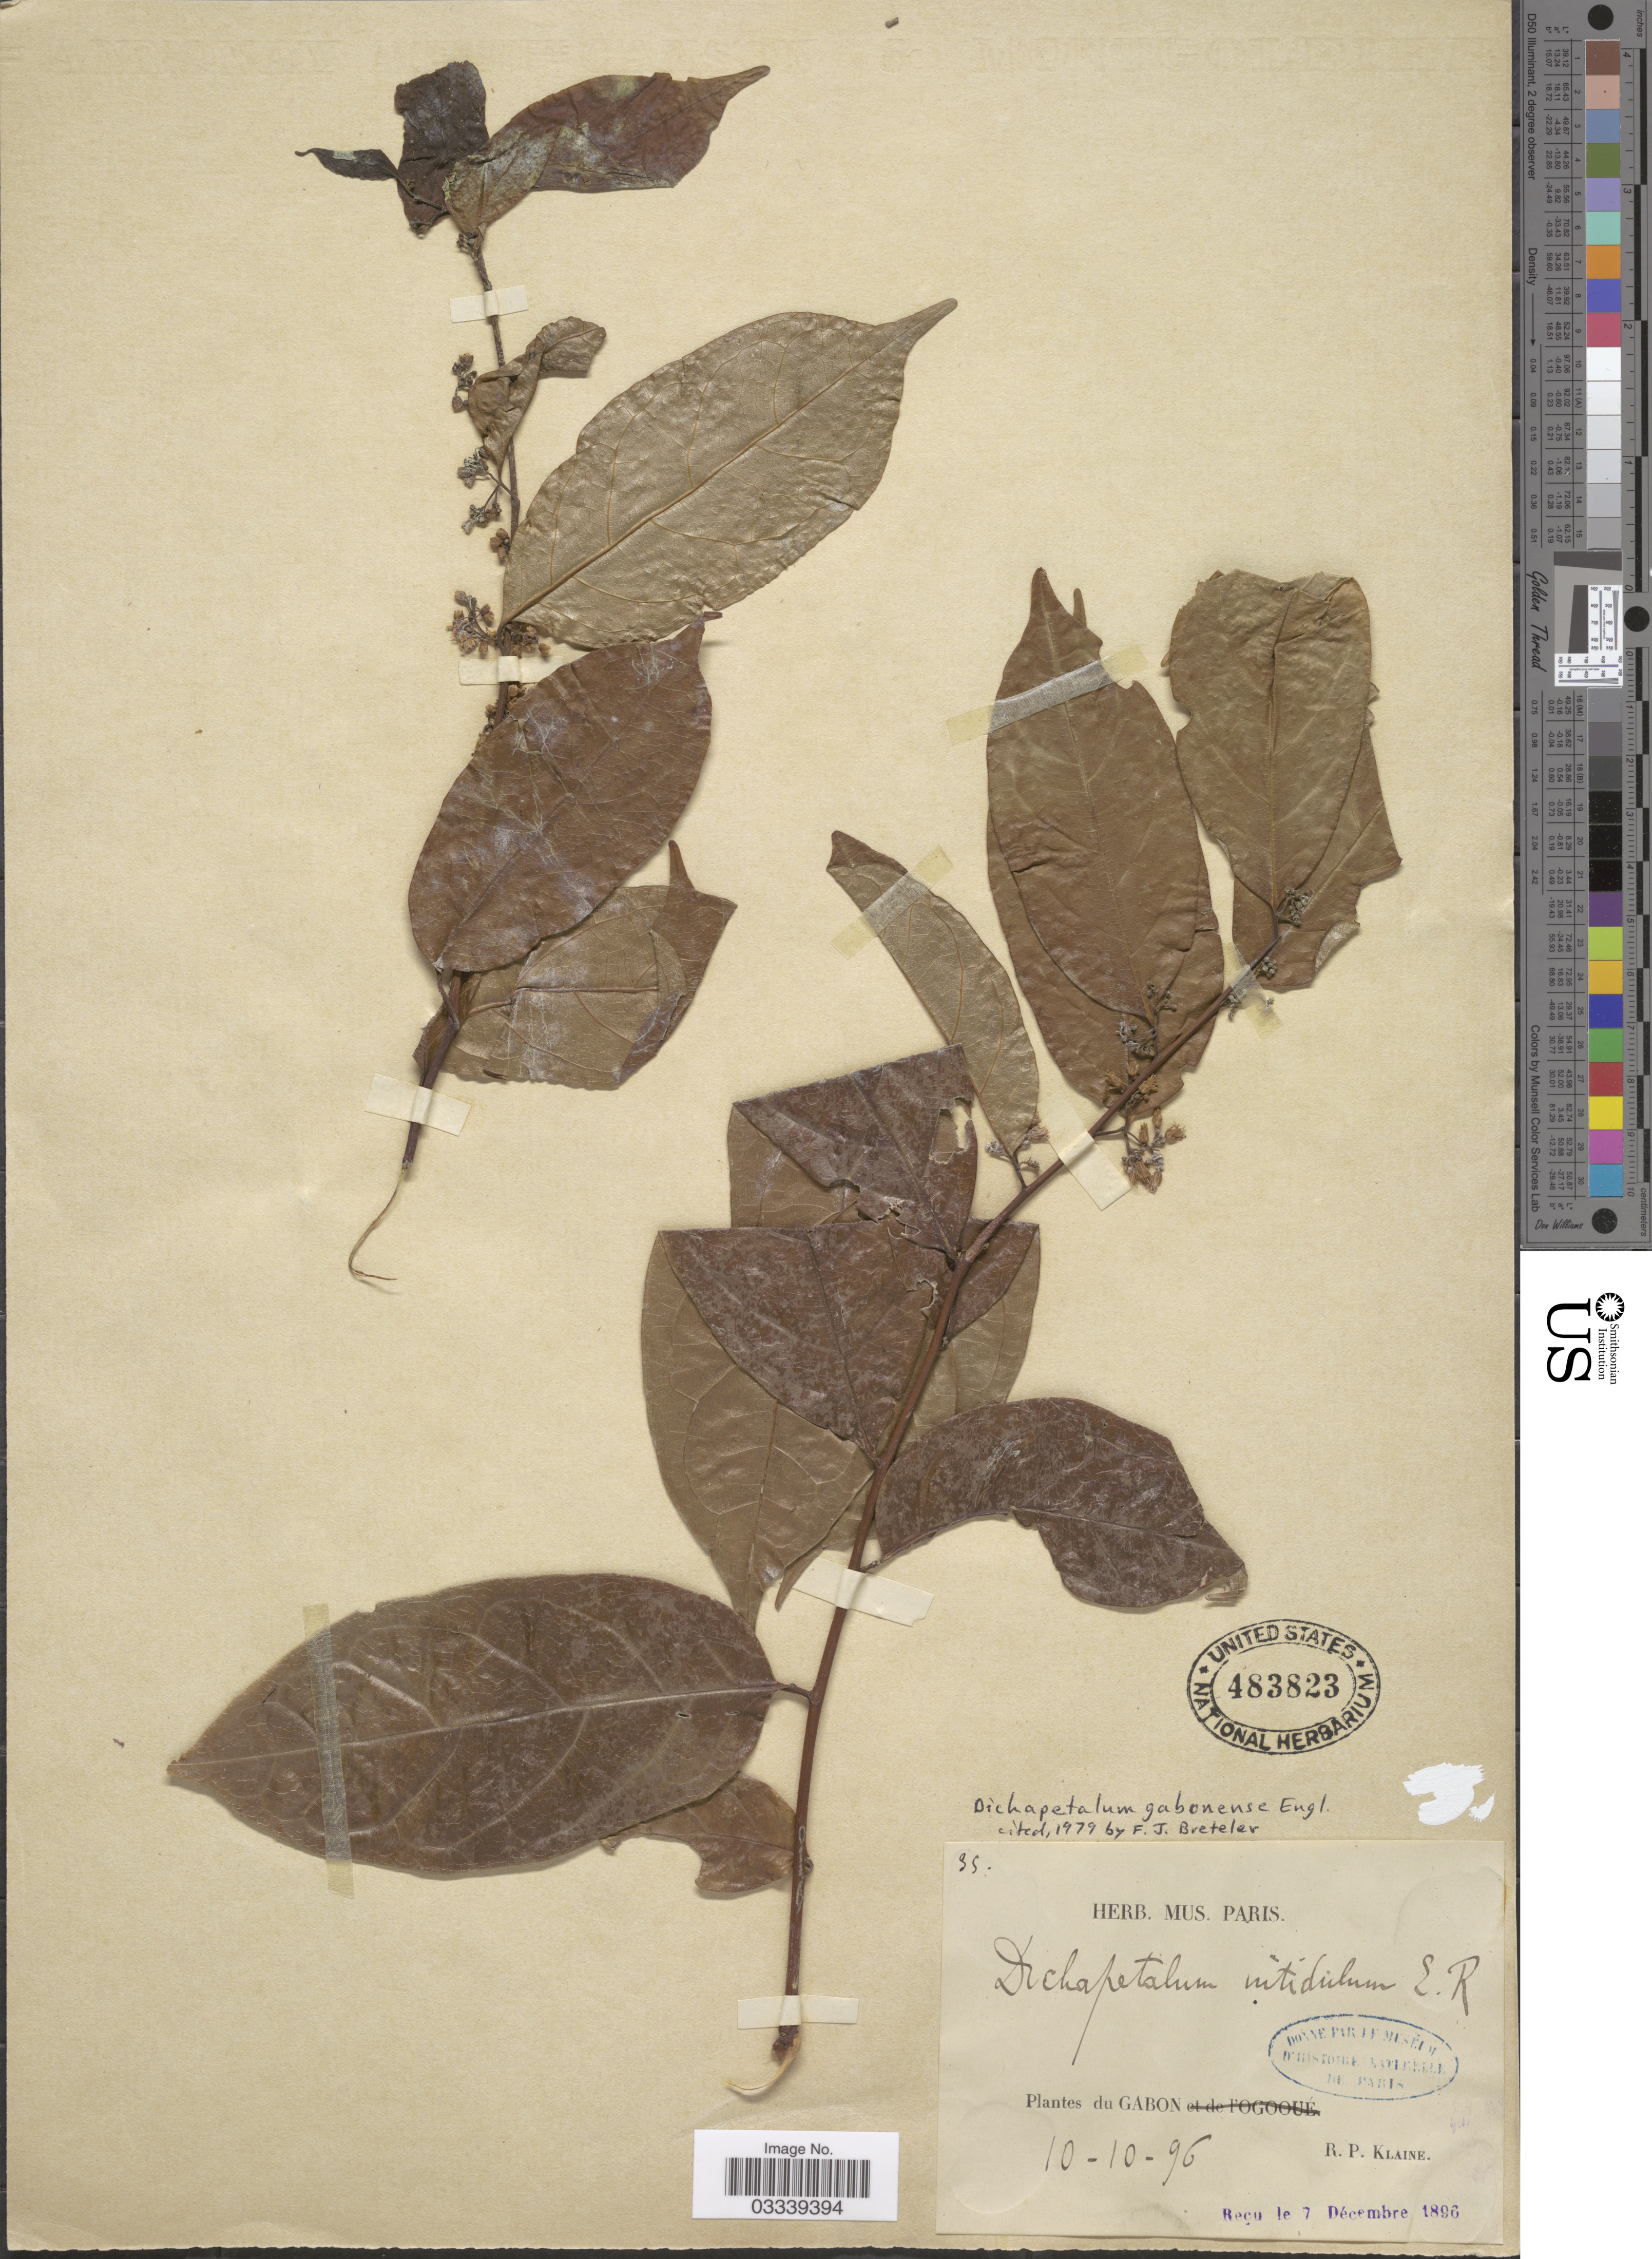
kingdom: Plantae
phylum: Tracheophyta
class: Magnoliopsida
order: Malpighiales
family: Dichapetalaceae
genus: Dichapetalum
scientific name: Dichapetalum gabonense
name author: Engl.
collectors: R. Klaine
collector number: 35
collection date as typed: Transcribed d/m/y: 10/10/96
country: Gabon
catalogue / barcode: US 483823